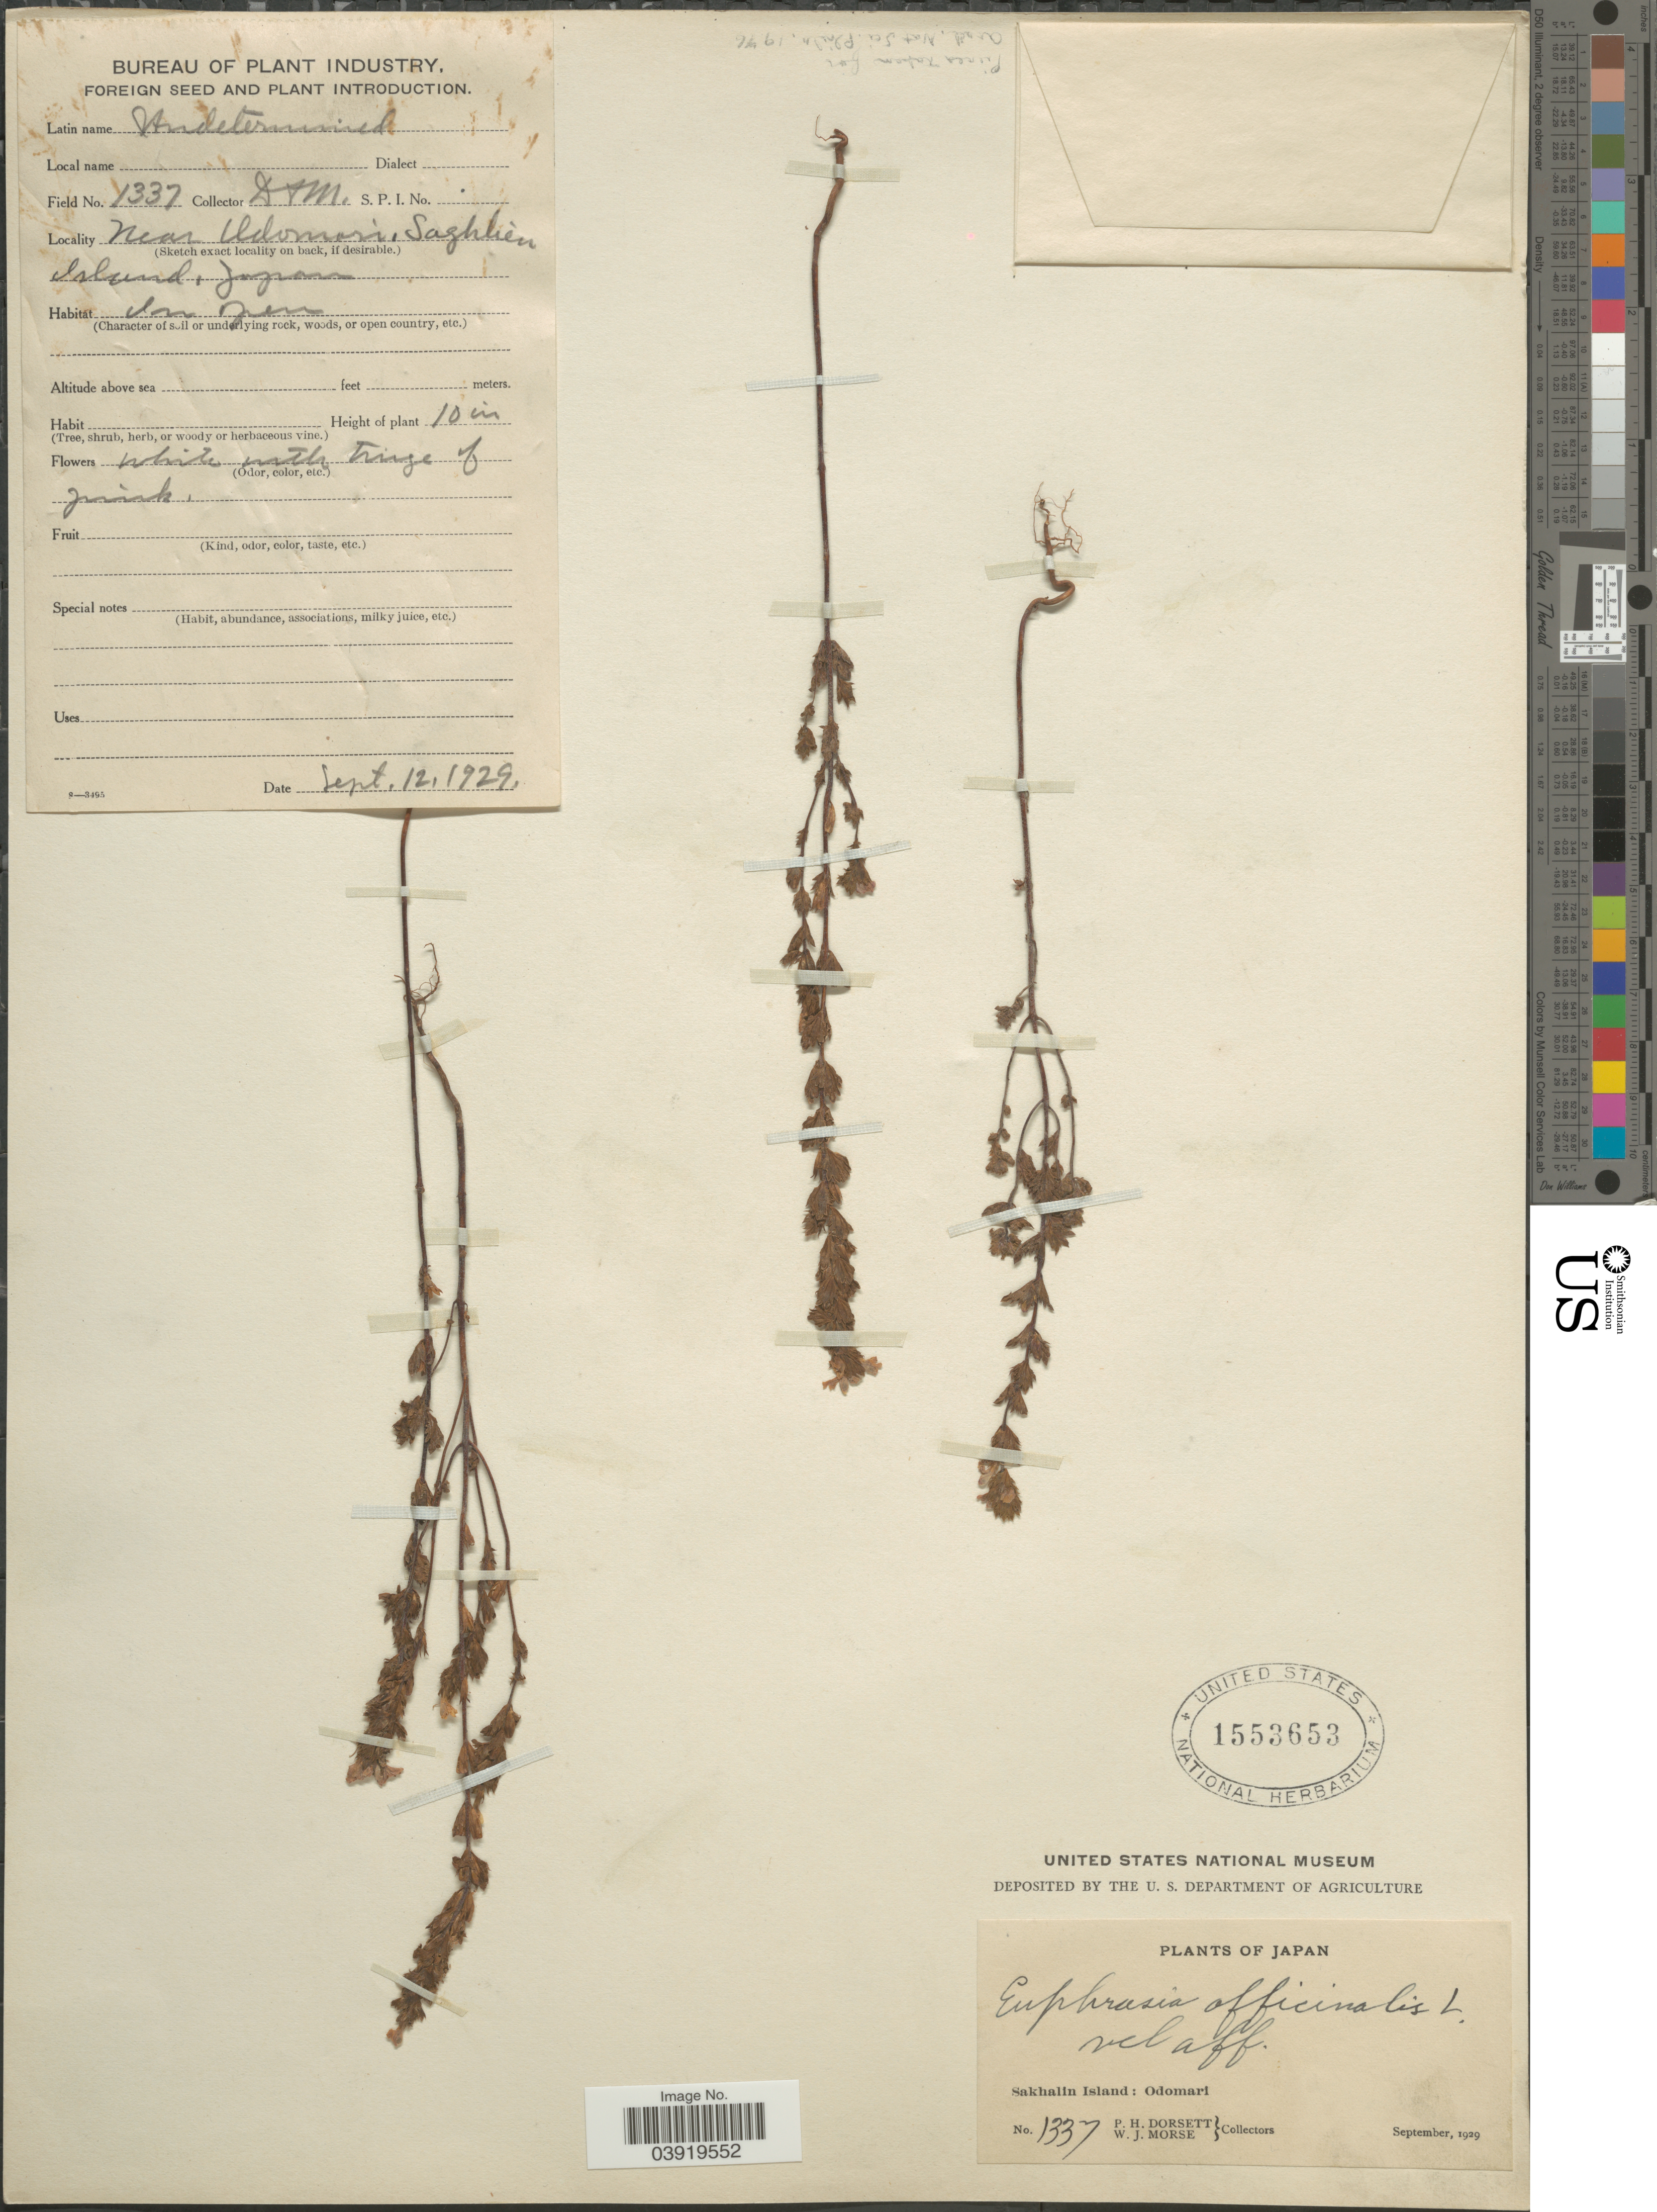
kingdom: Plantae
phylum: Tracheophyta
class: Magnoliopsida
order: Lamiales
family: Orobanchaceae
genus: Euphrasia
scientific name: Euphrasia officinalis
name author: L.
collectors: P. H. Dorsett & W. J. Morse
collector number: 1337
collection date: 1929-09-12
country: Japan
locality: Sakhalin Island: Near Odomari.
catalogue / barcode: US 1553653